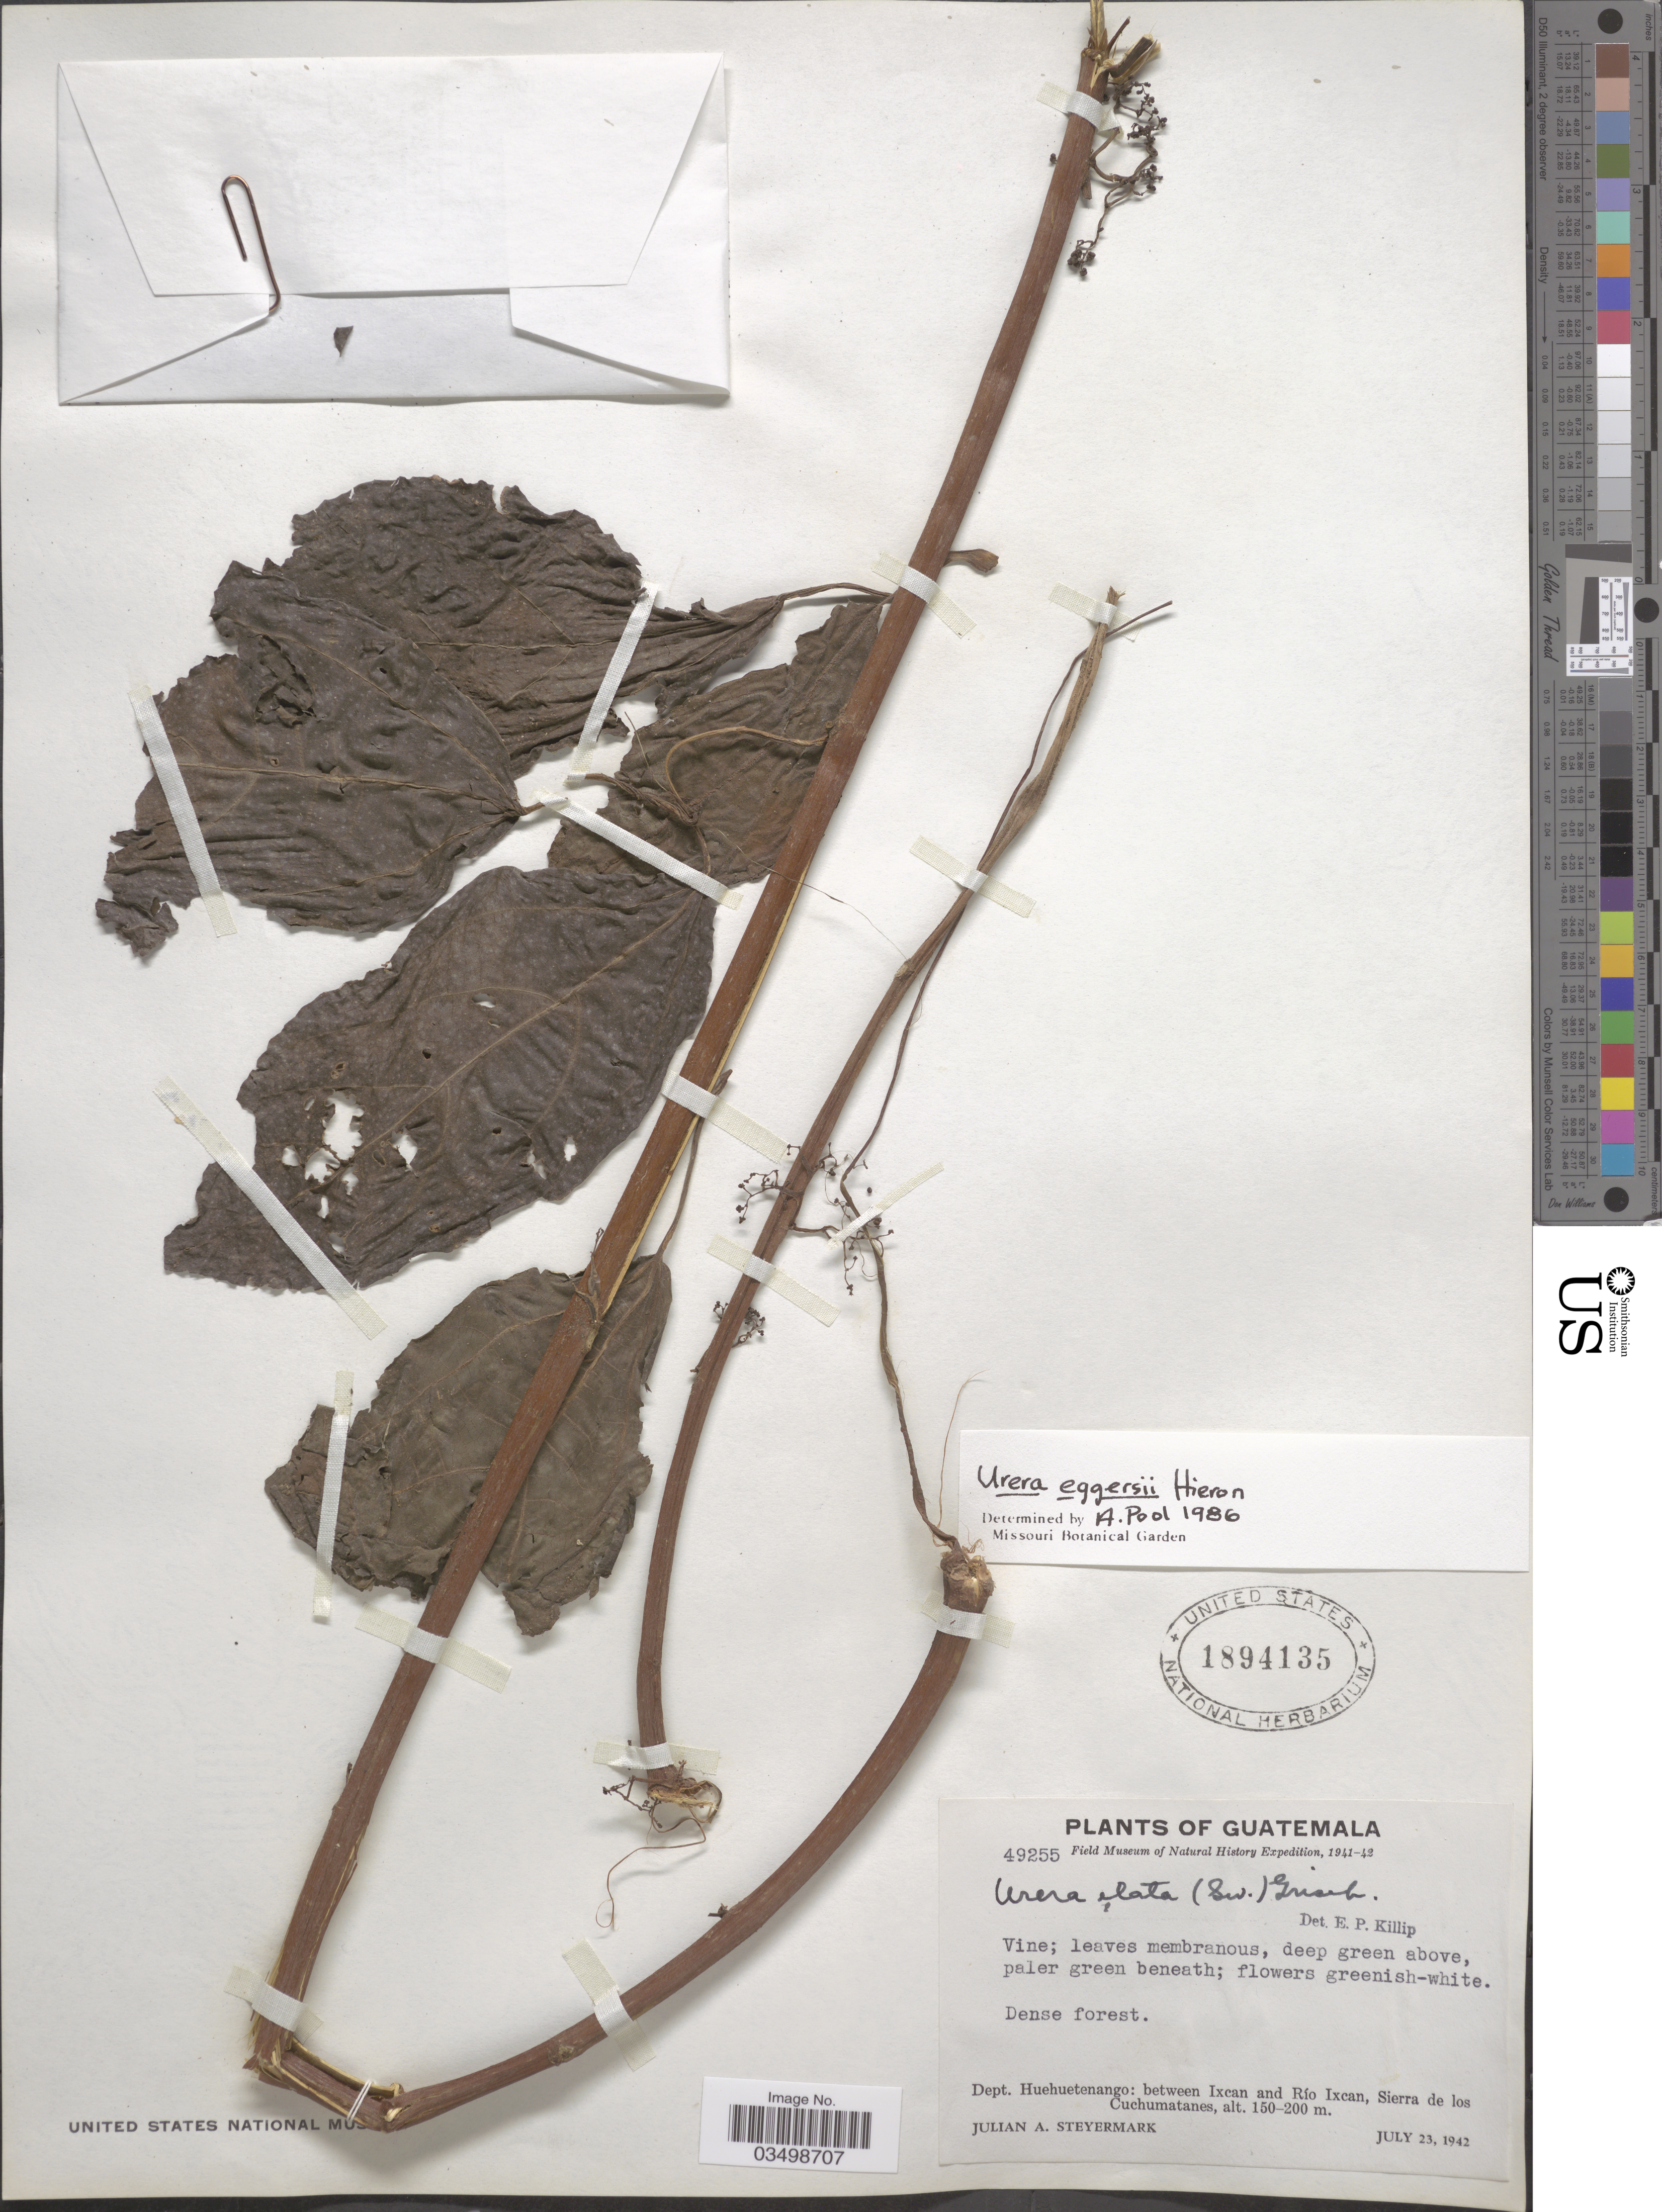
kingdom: Plantae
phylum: Tracheophyta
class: Magnoliopsida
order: Rosales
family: Urticaceae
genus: Urera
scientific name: Urera simplex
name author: Wedd.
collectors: J. Steyermark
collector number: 49255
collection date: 1942-07-23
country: Guatemala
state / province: Huehuetenango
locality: Dept. Huehuetenango: between Ixcan and Río Ixcan, Sierra de los Cuchumatanes.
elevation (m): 150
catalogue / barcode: US 1894135